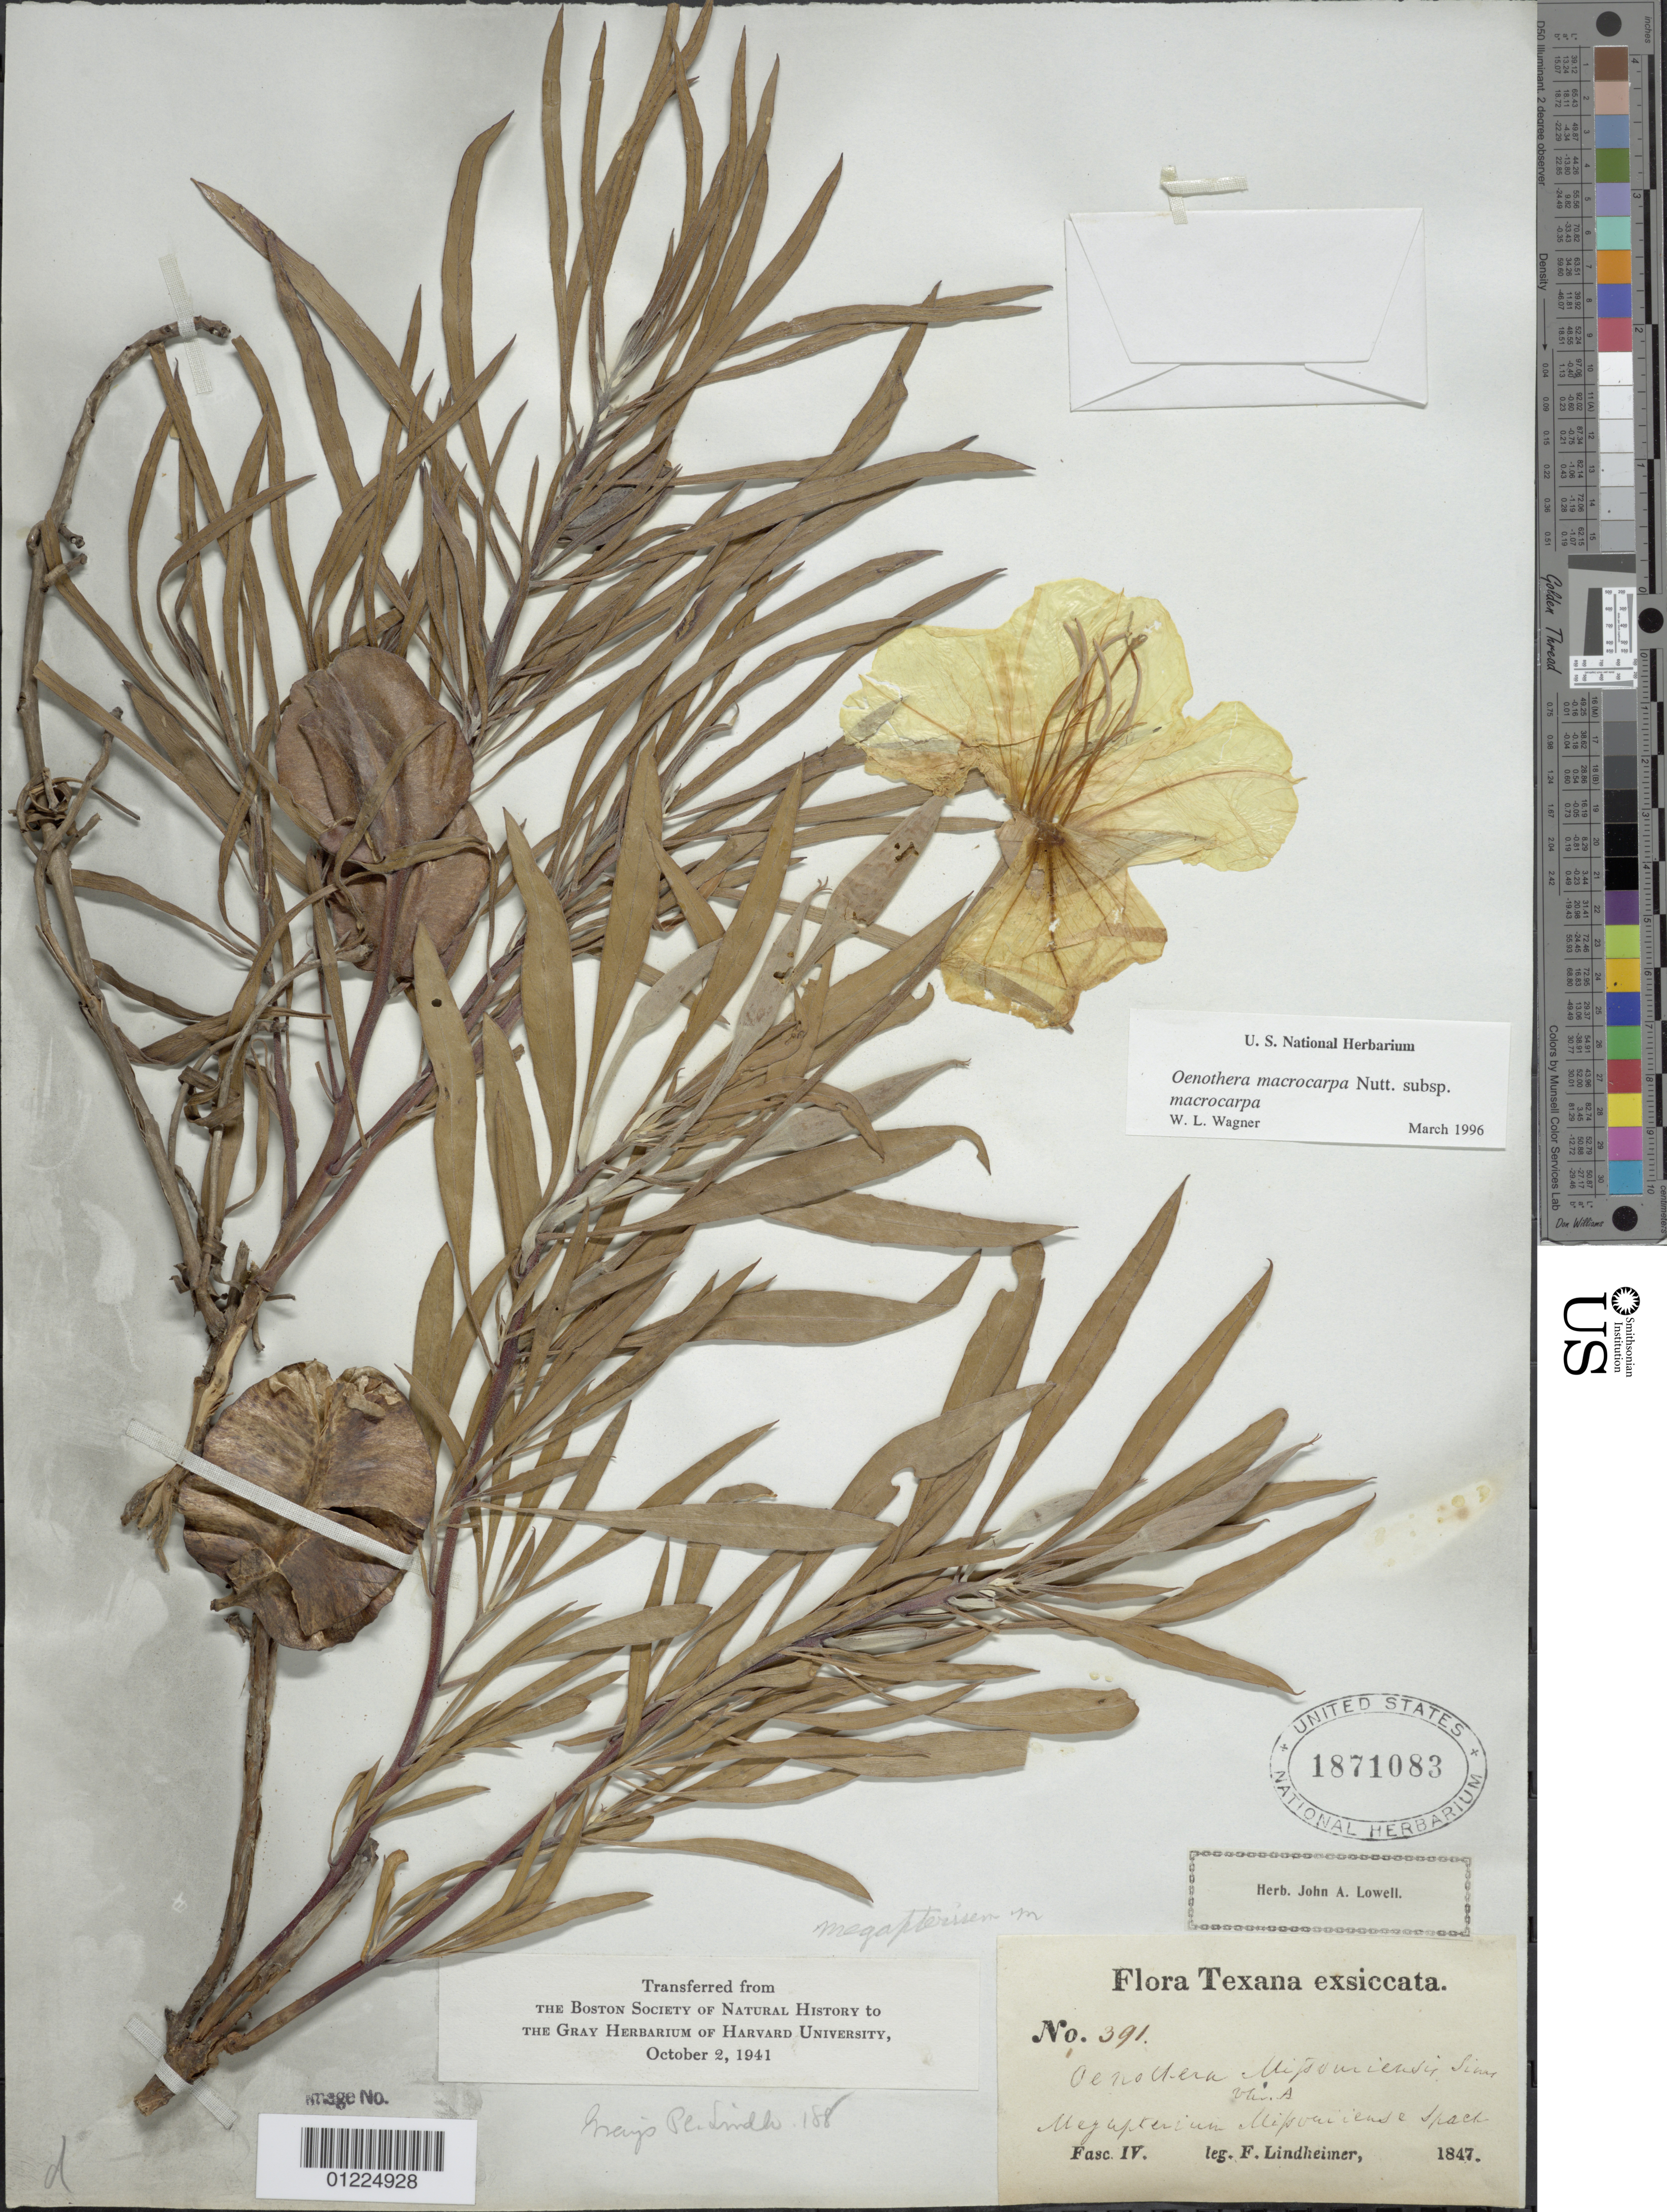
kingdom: Plantae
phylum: Tracheophyta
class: Magnoliopsida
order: Myrtales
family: Onagraceae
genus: Oenothera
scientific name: Oenothera macrocarpa subsp. macrocarpa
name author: Nutt.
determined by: Wagner, W. L., (BOT), Smithsonian Institution - National Museum of Natural History (UNITED STATES)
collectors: F. J. Lindheimer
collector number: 391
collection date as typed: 1847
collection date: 1847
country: United States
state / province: Texas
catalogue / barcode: US 1871083